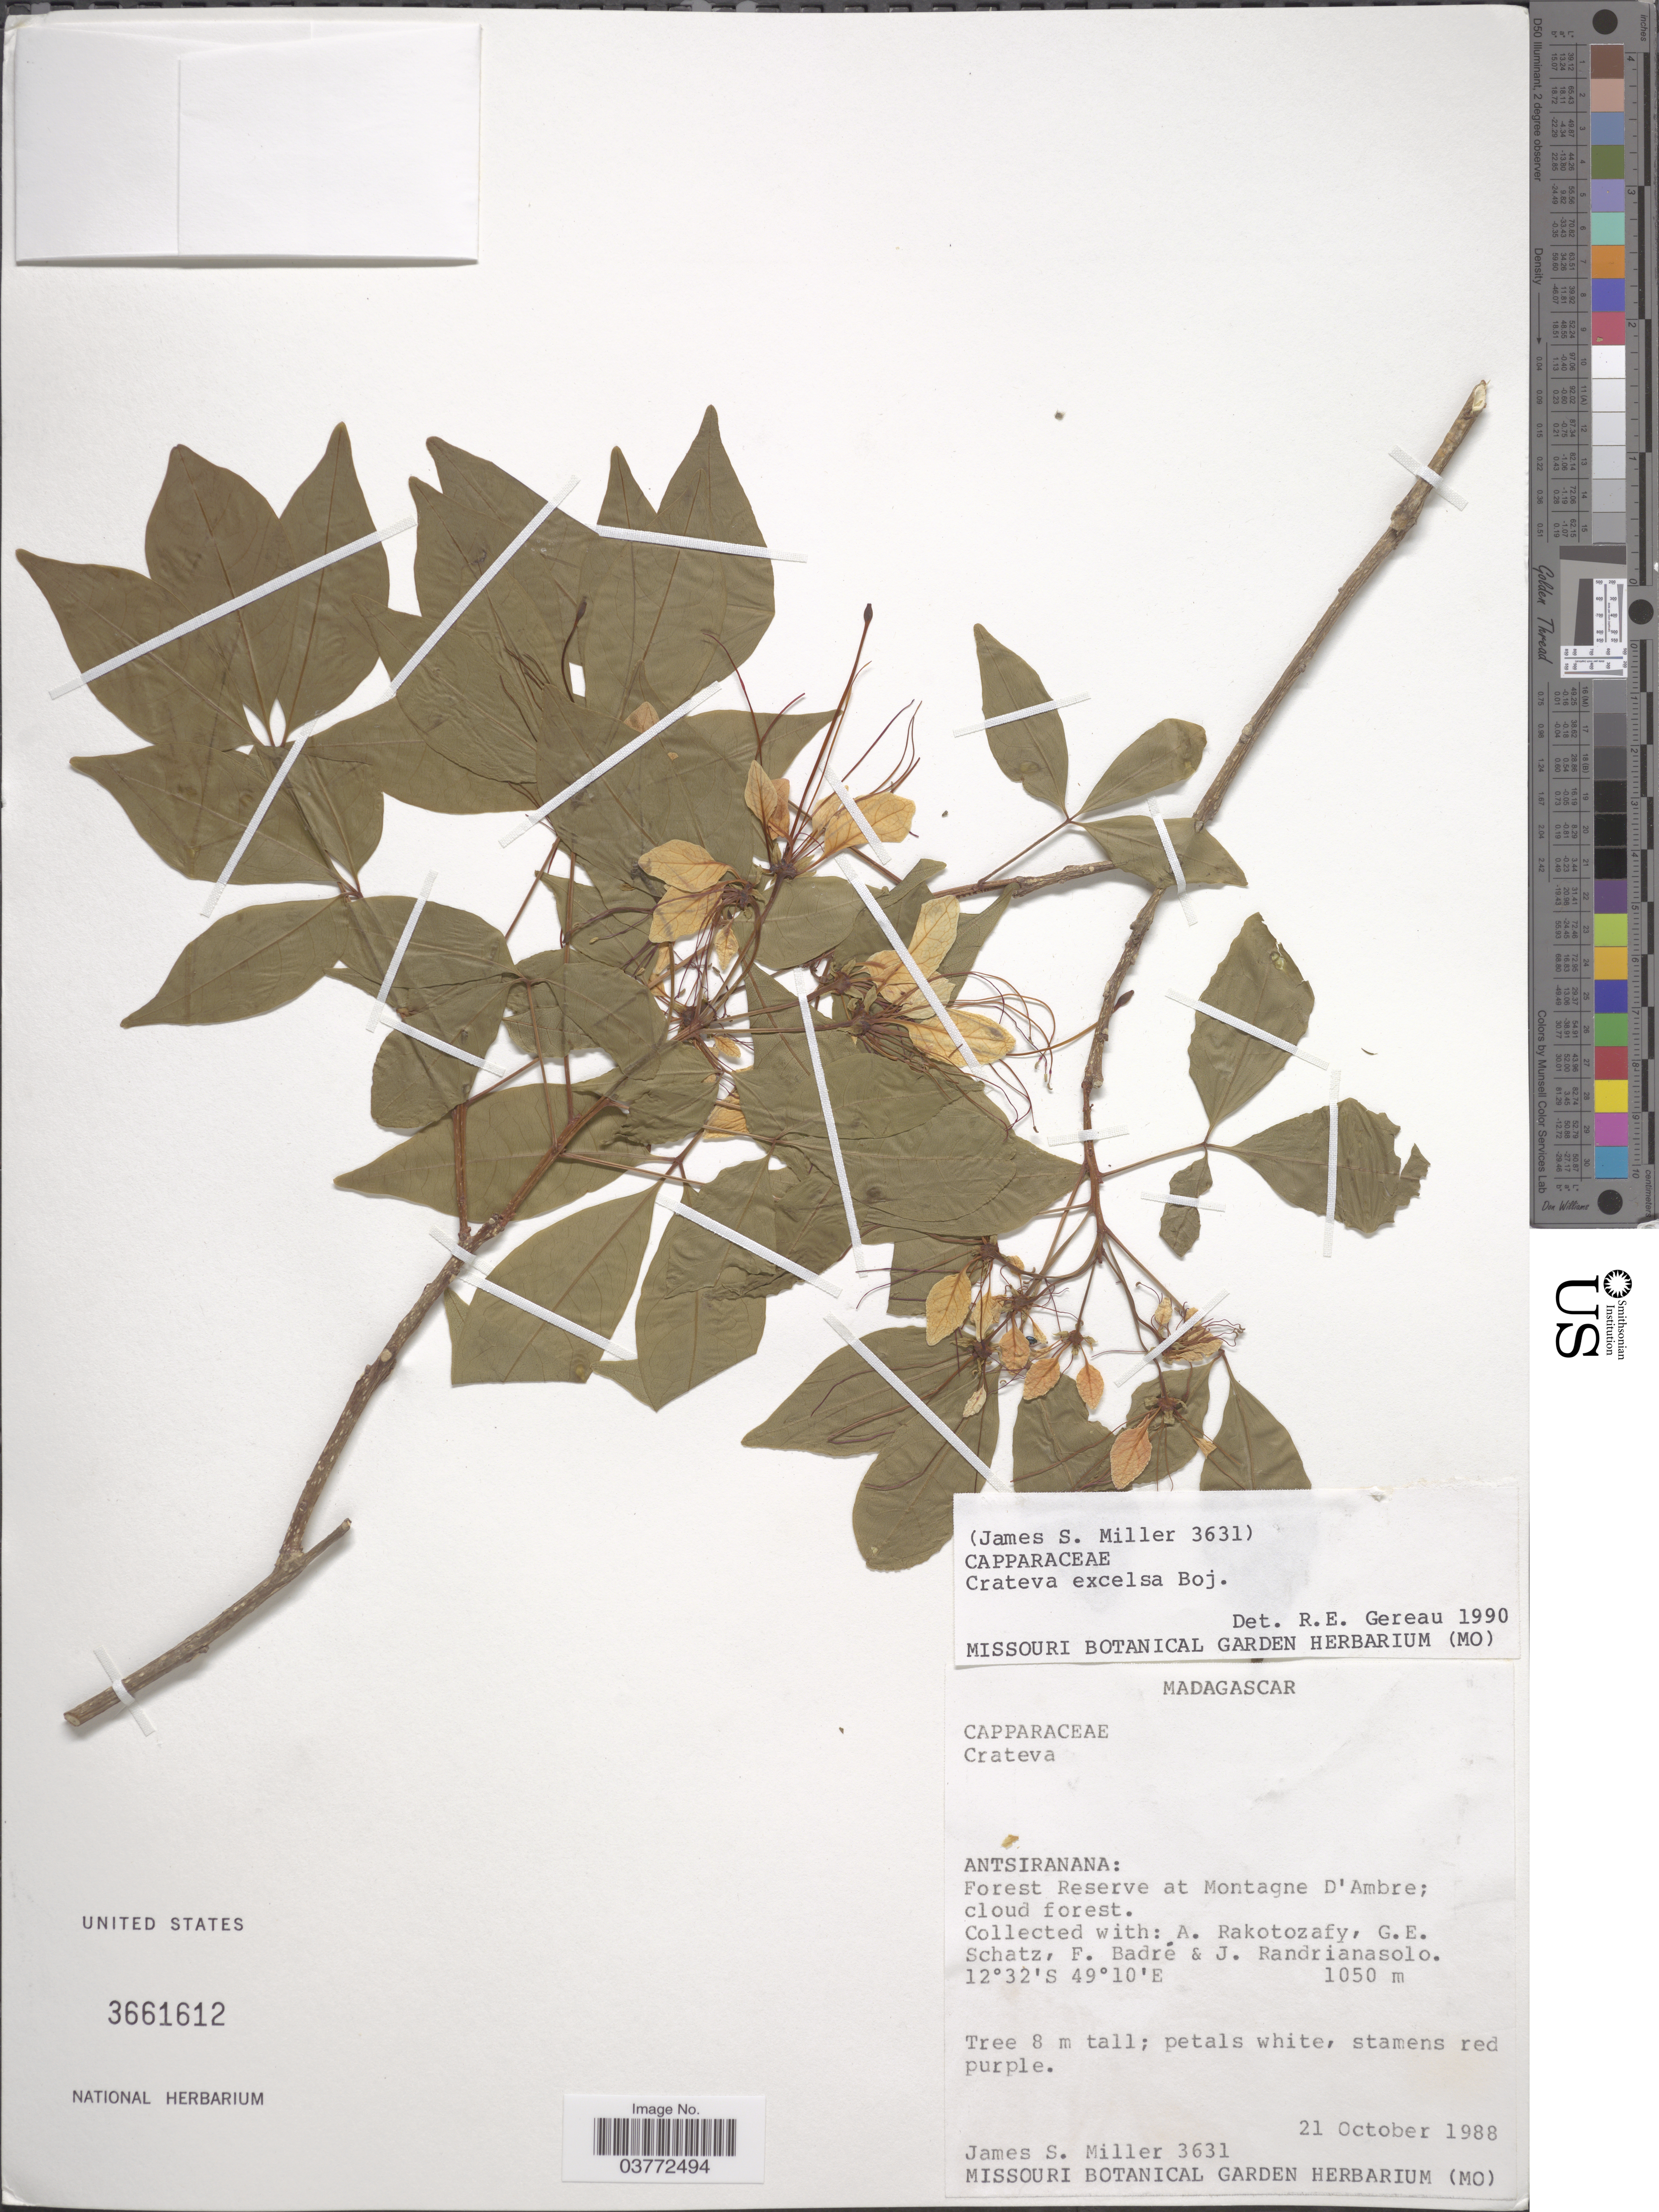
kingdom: Plantae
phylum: Tracheophyta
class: Magnoliopsida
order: Brassicales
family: Capparaceae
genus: Crateva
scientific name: Crateva excelsa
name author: Bojer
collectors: J. S. Miller, A. Rakotozafy, G. Schatz, F. Badré & J. Randrianasolo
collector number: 3631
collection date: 1988-10-21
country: Madagascar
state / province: Diana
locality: Forest Reserve at Montagne d'Ambre; cloud forest.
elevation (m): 1050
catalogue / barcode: US 3661612